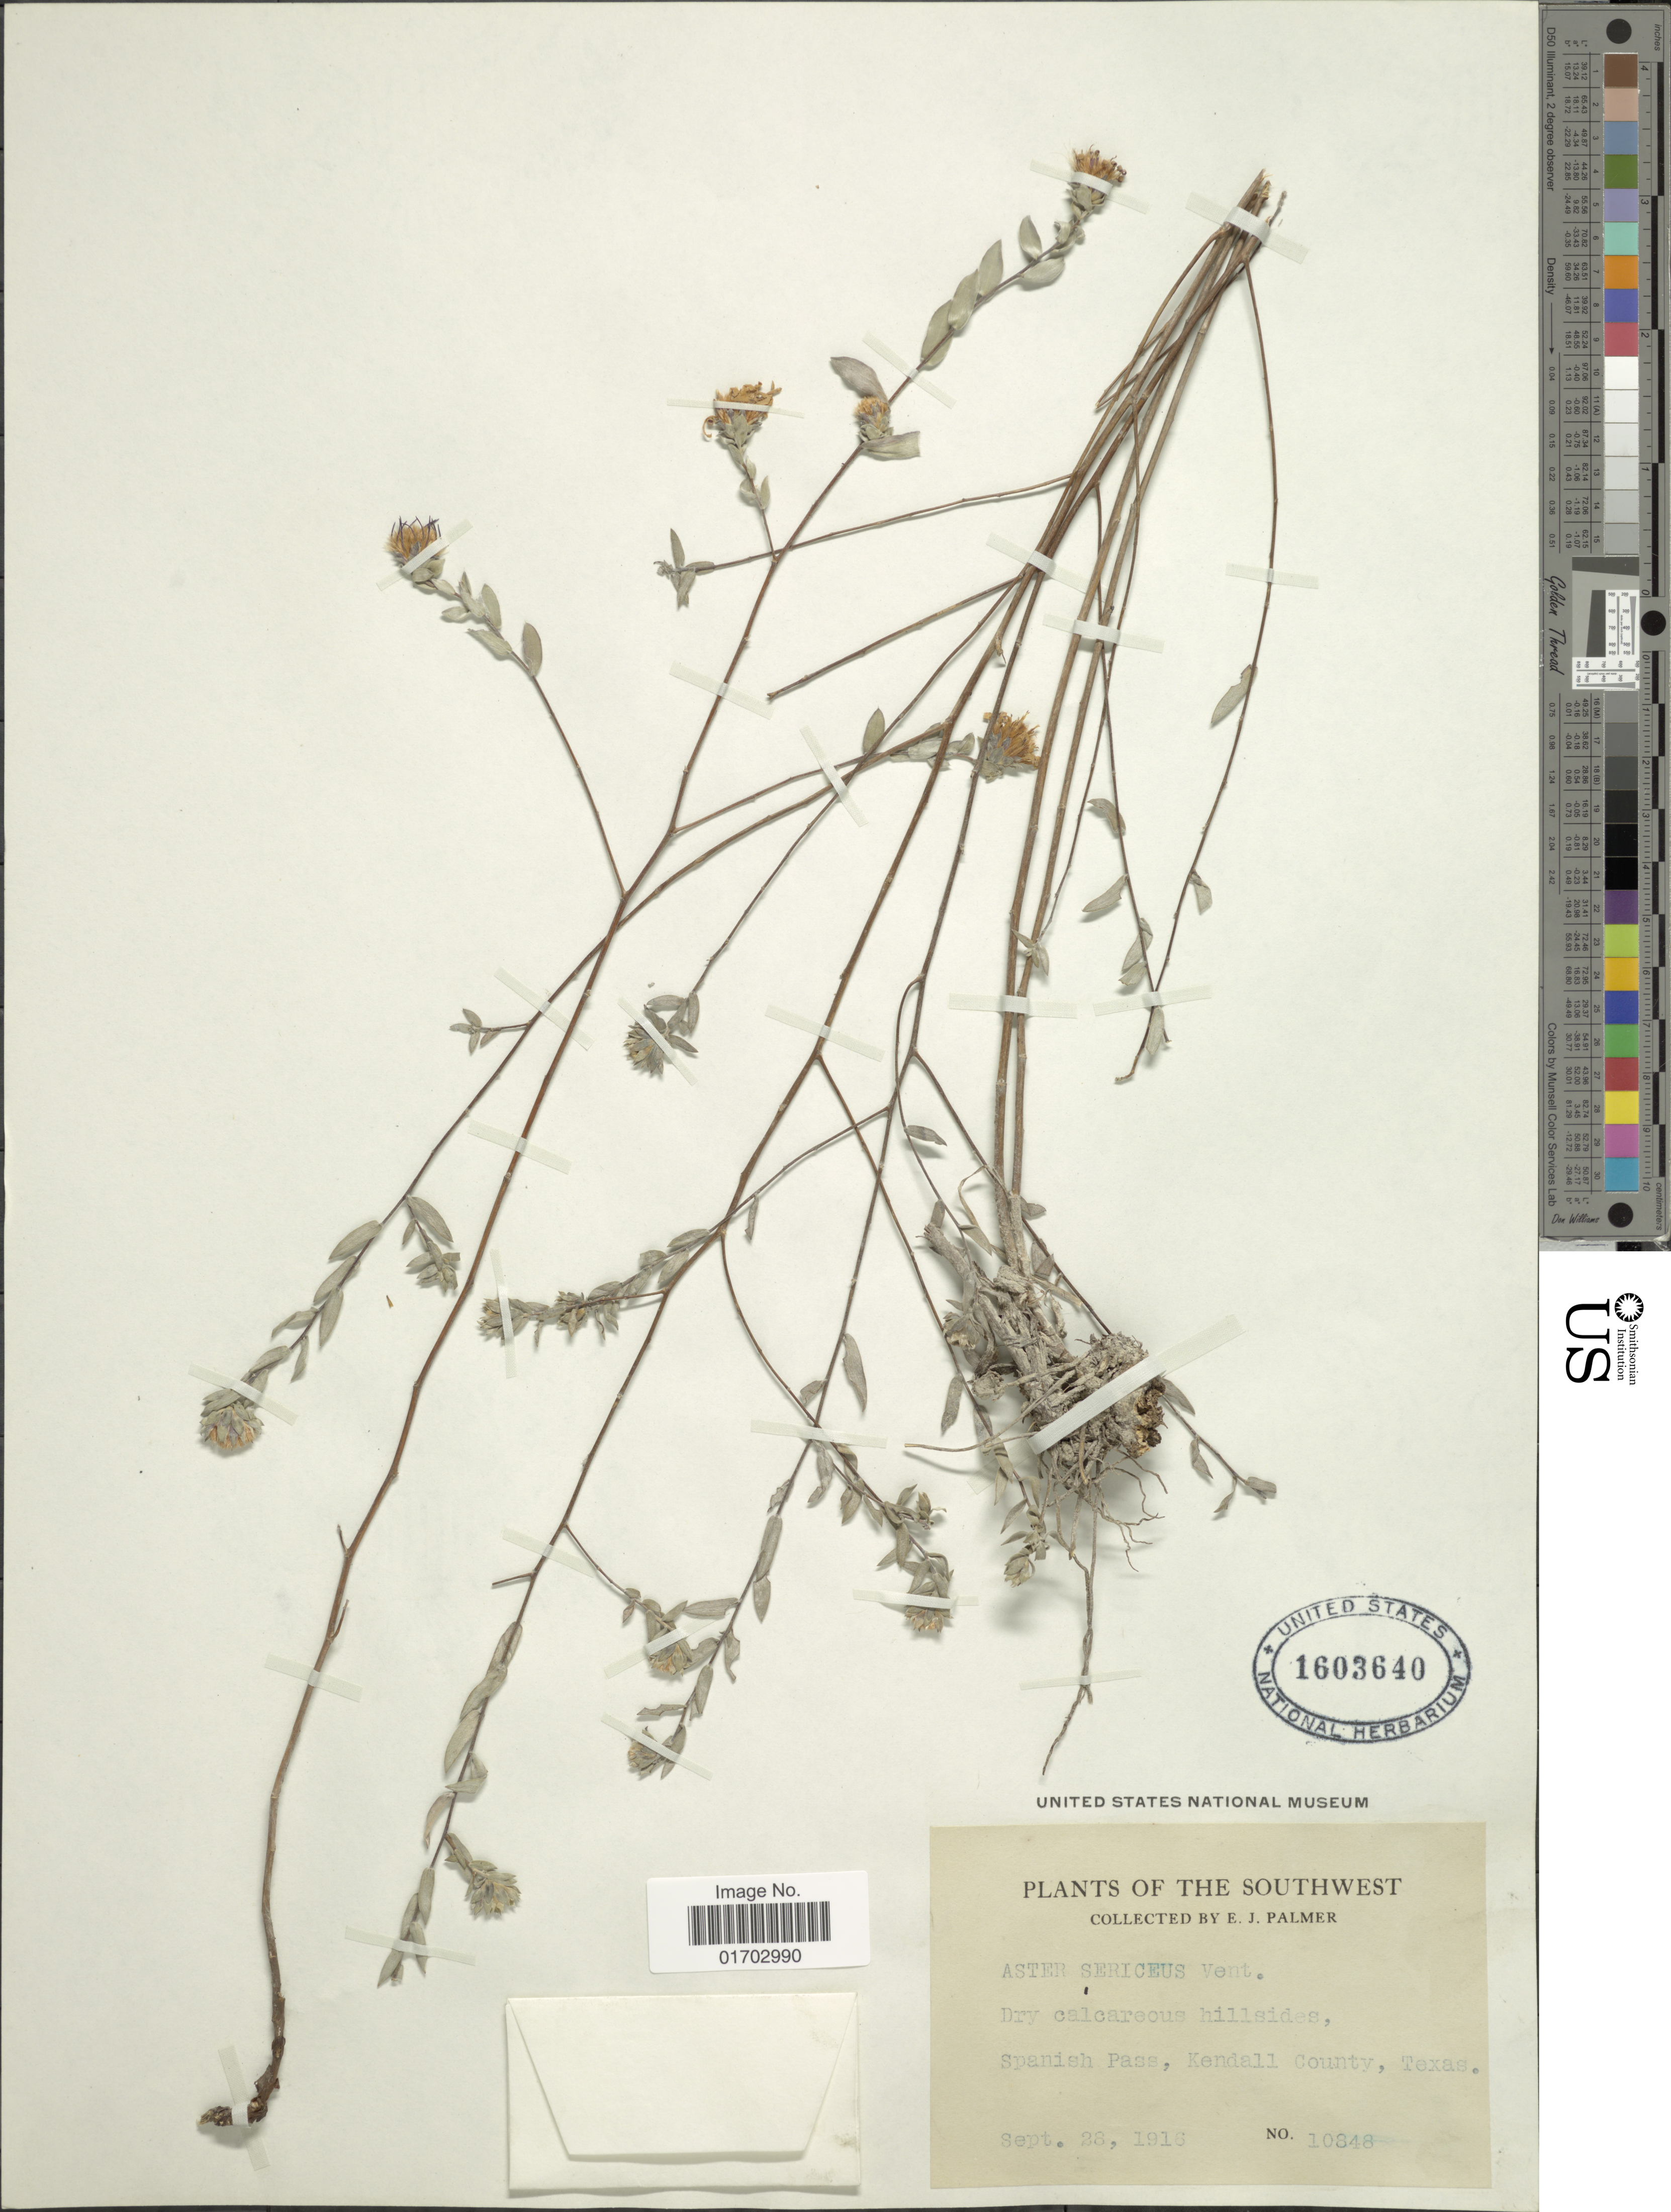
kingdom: Plantae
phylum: Tracheophyta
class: Magnoliopsida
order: Asterales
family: Asteraceae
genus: Symphyotrichum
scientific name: Symphyotrichum sericeum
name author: (Vent.) G.L. Nesom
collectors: E. J. Palmer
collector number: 10848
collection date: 1916-09-28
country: United States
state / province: Texas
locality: The Southwest, Spanish Pass, Kendall County. Texas.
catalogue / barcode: US 1603640